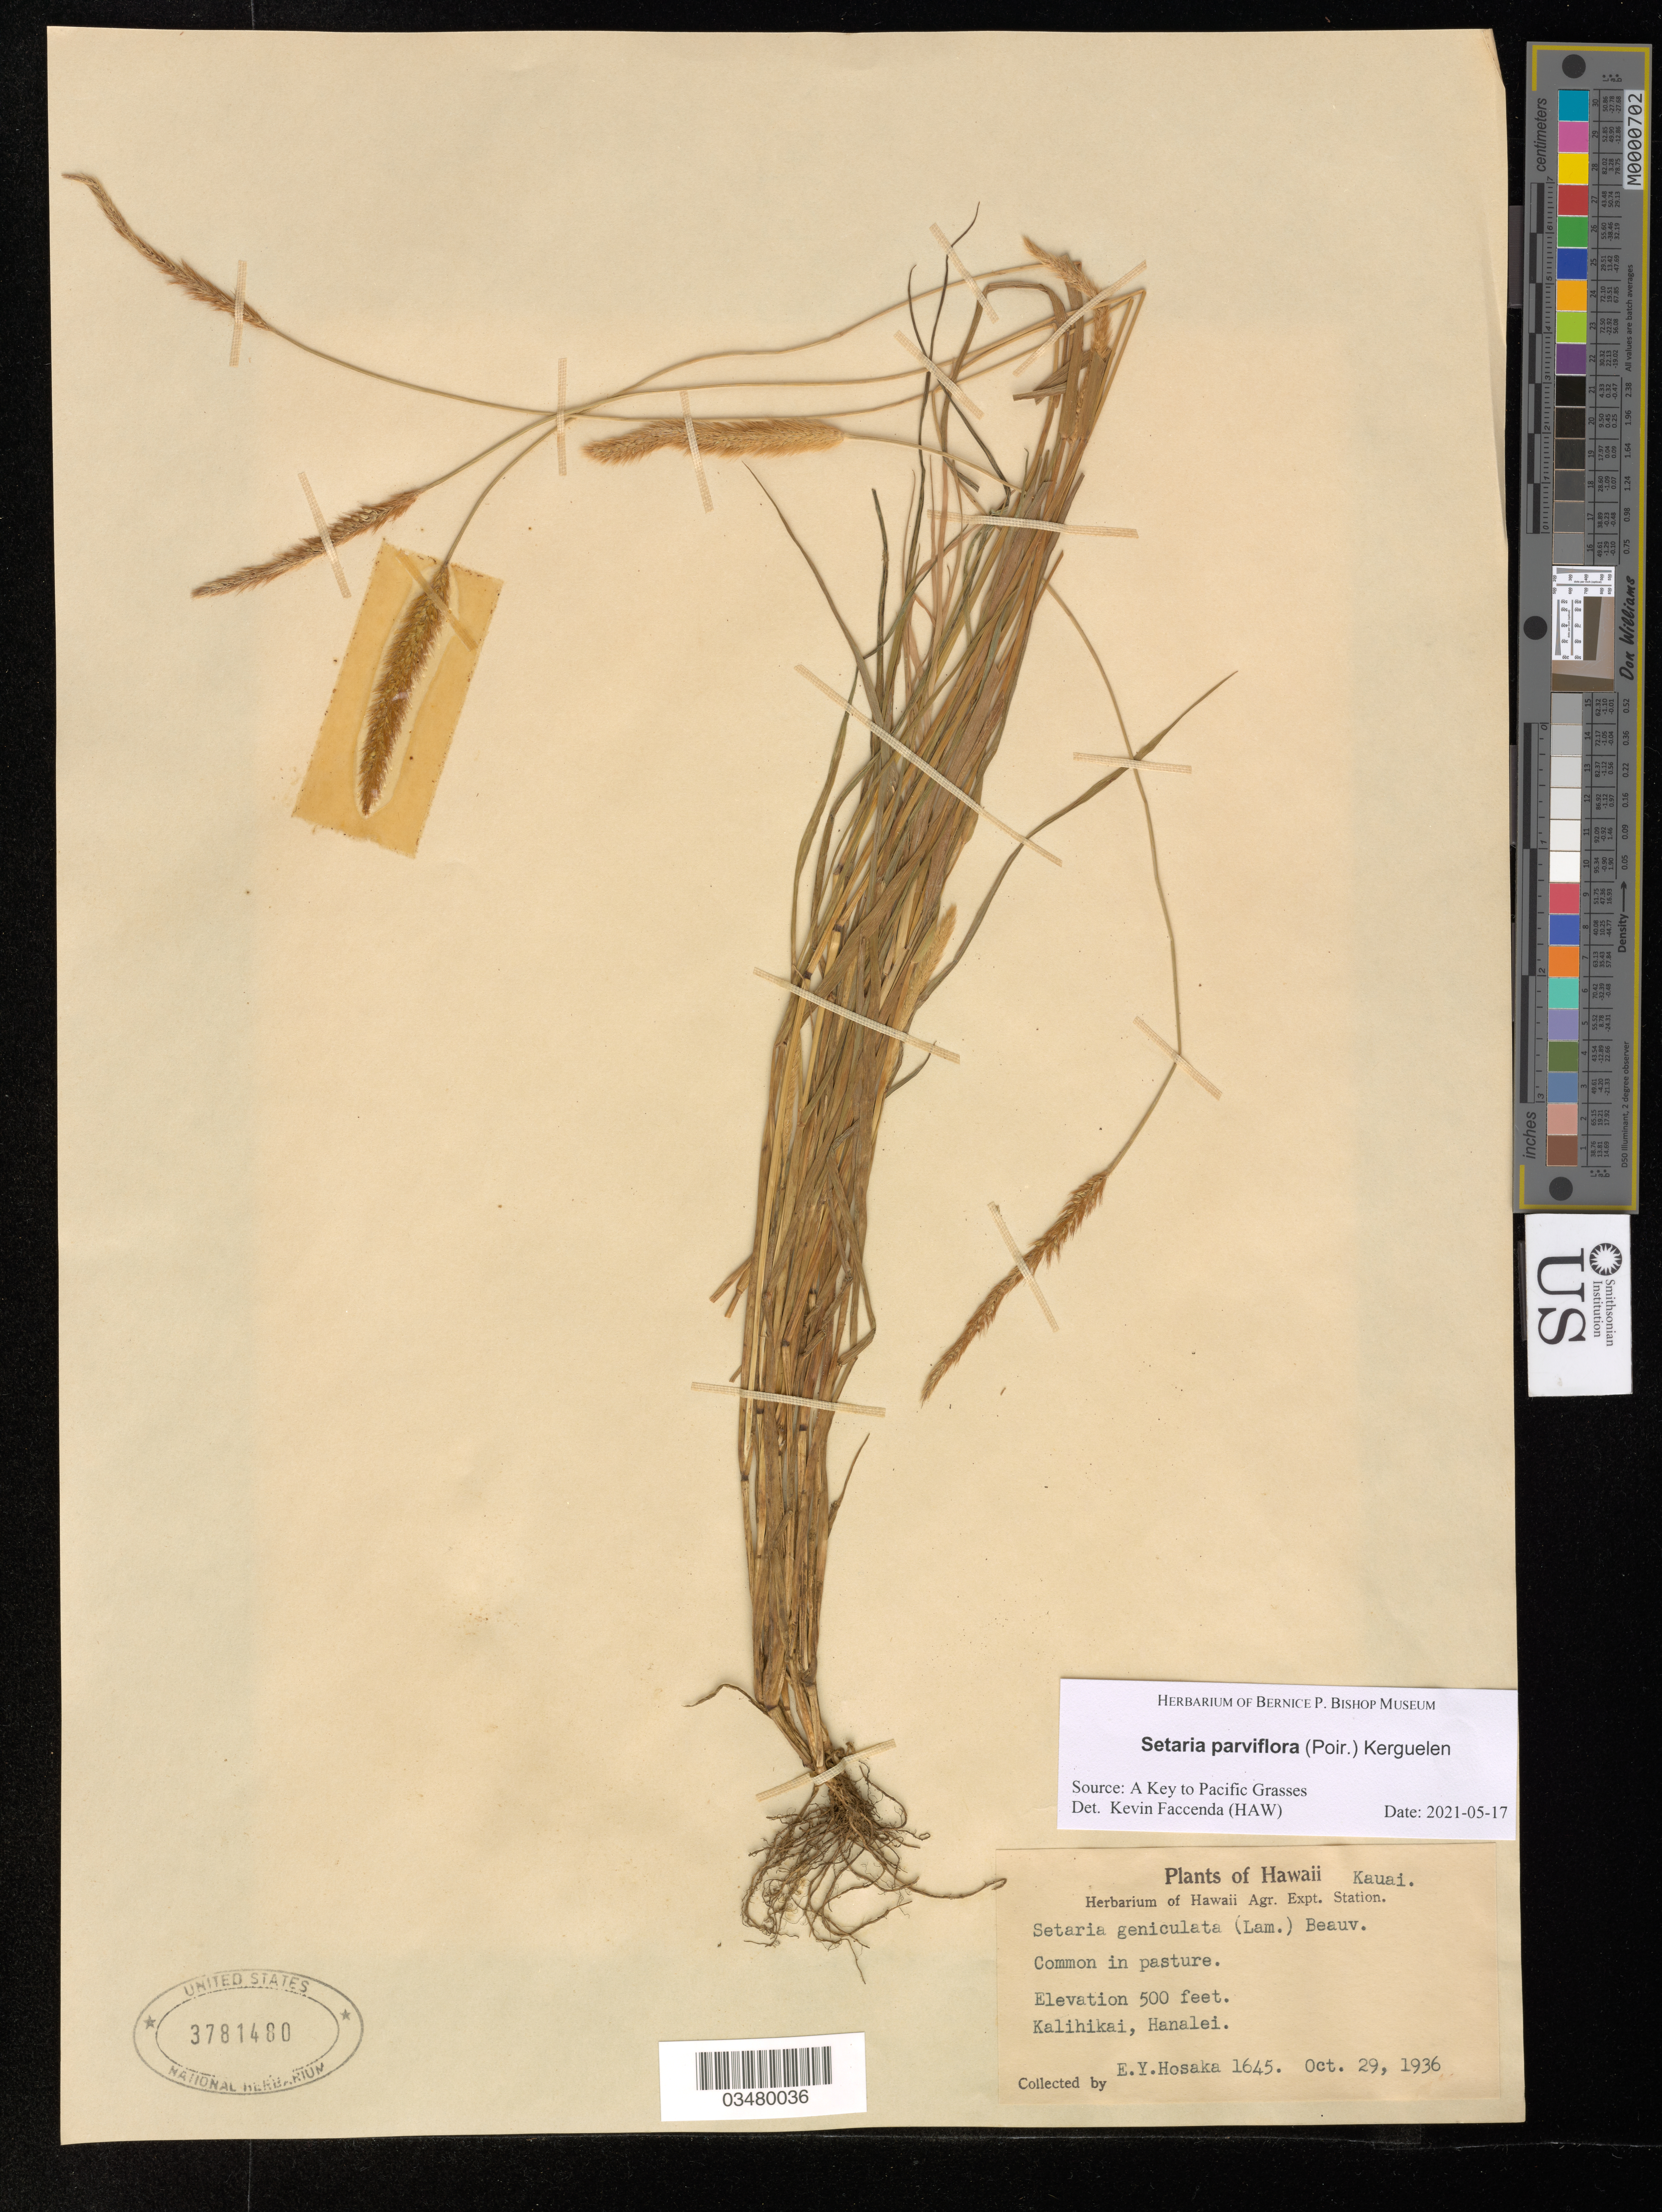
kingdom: Plantae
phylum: Tracheophyta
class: Liliopsida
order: Poales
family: Poaceae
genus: Setaria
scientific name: Setaria parviflora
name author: (Poir.) Kerguélen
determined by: Faccenda, K.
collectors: E. Y. Hosaka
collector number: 1645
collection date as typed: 29 Oct 1936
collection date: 1936-10-29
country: United States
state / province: Hawaii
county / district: Kauai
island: Kaua'i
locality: Kalihikai, Hanelei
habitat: Pasture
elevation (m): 152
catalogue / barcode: US 3781480